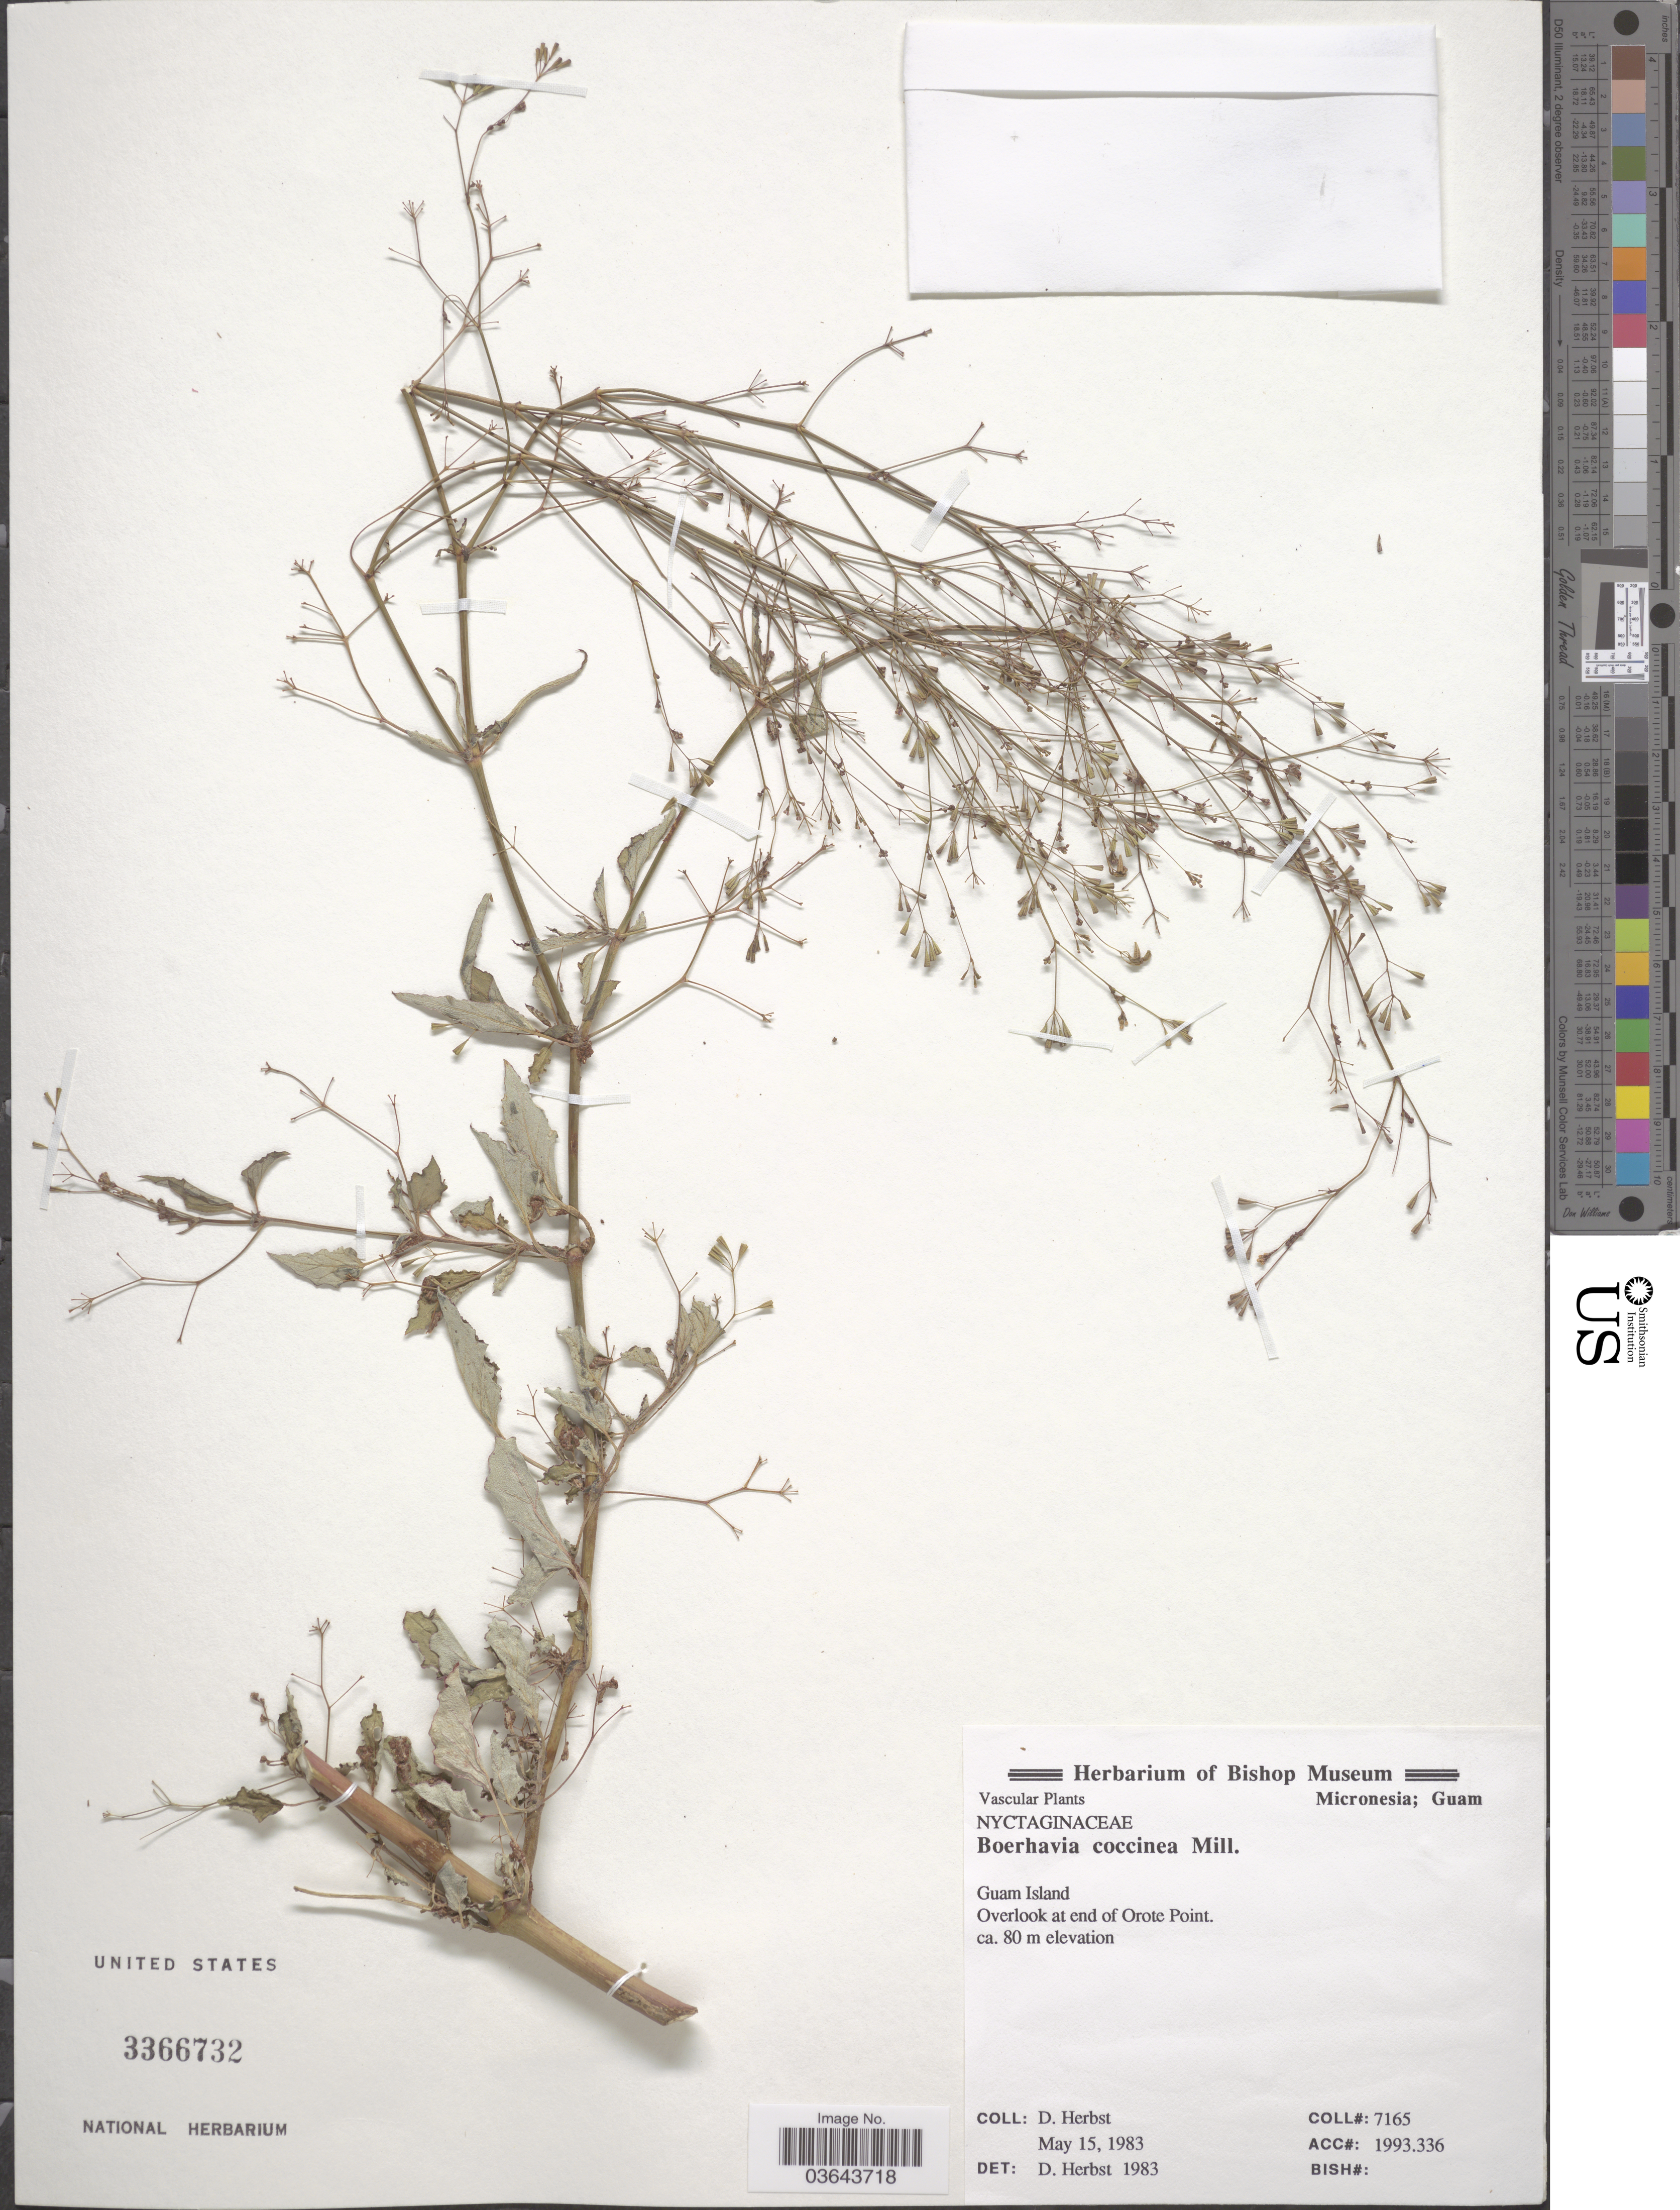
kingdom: Plantae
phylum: Tracheophyta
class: Magnoliopsida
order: Caryophyllales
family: Nyctaginaceae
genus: Boerhavia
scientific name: Boerhavia coccinea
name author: Mill.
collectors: D. Herbst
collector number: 7165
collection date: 1983-05-15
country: Guam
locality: Micronesia. Guam Island. Overlook at end of Orote Point.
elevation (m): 80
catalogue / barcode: US 3366732